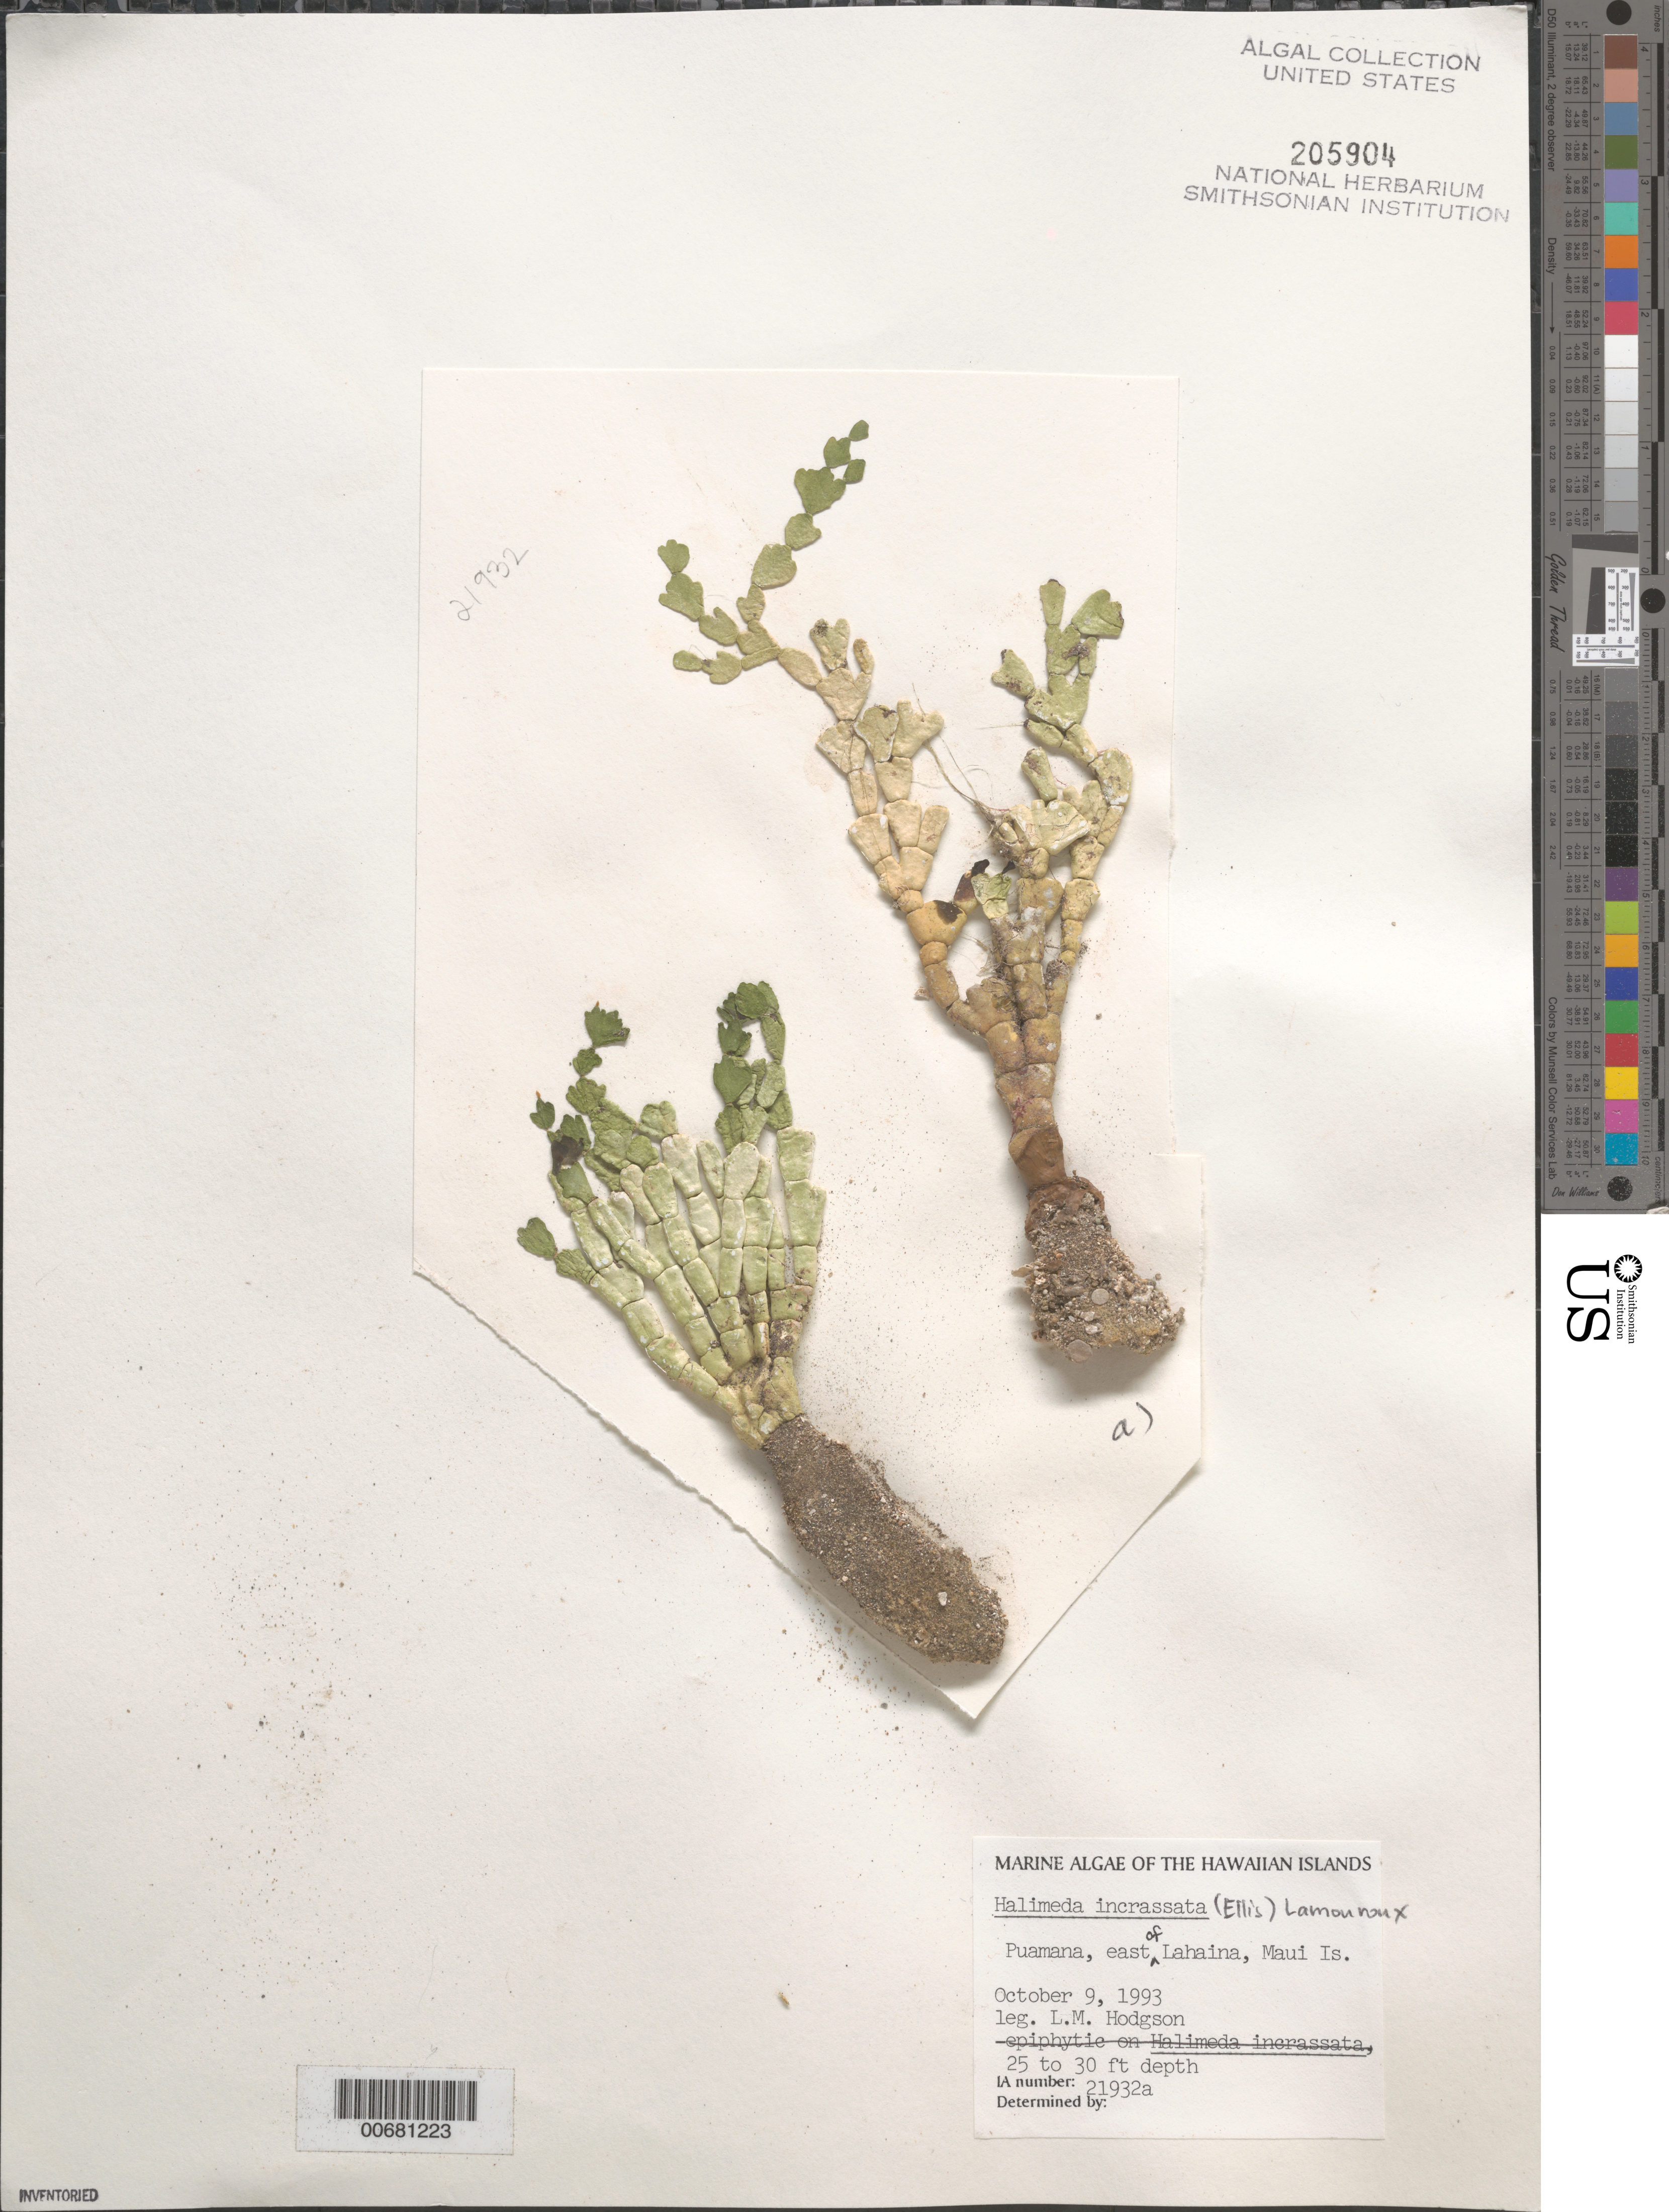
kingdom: Plantae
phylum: Chlorophyta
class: Ulvophyceae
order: Bryopsidales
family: Halimedaceae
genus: Halimeda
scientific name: Halimeda incrassata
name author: (J. Ellis) J.V.Lamouroux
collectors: L. M. Hodgson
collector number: IAA 21932a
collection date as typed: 09 Oct 1993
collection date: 1993-10-09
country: United States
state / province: Hawaii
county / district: Maui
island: Maui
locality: Puamana, east of Lahaina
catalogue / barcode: US 205904